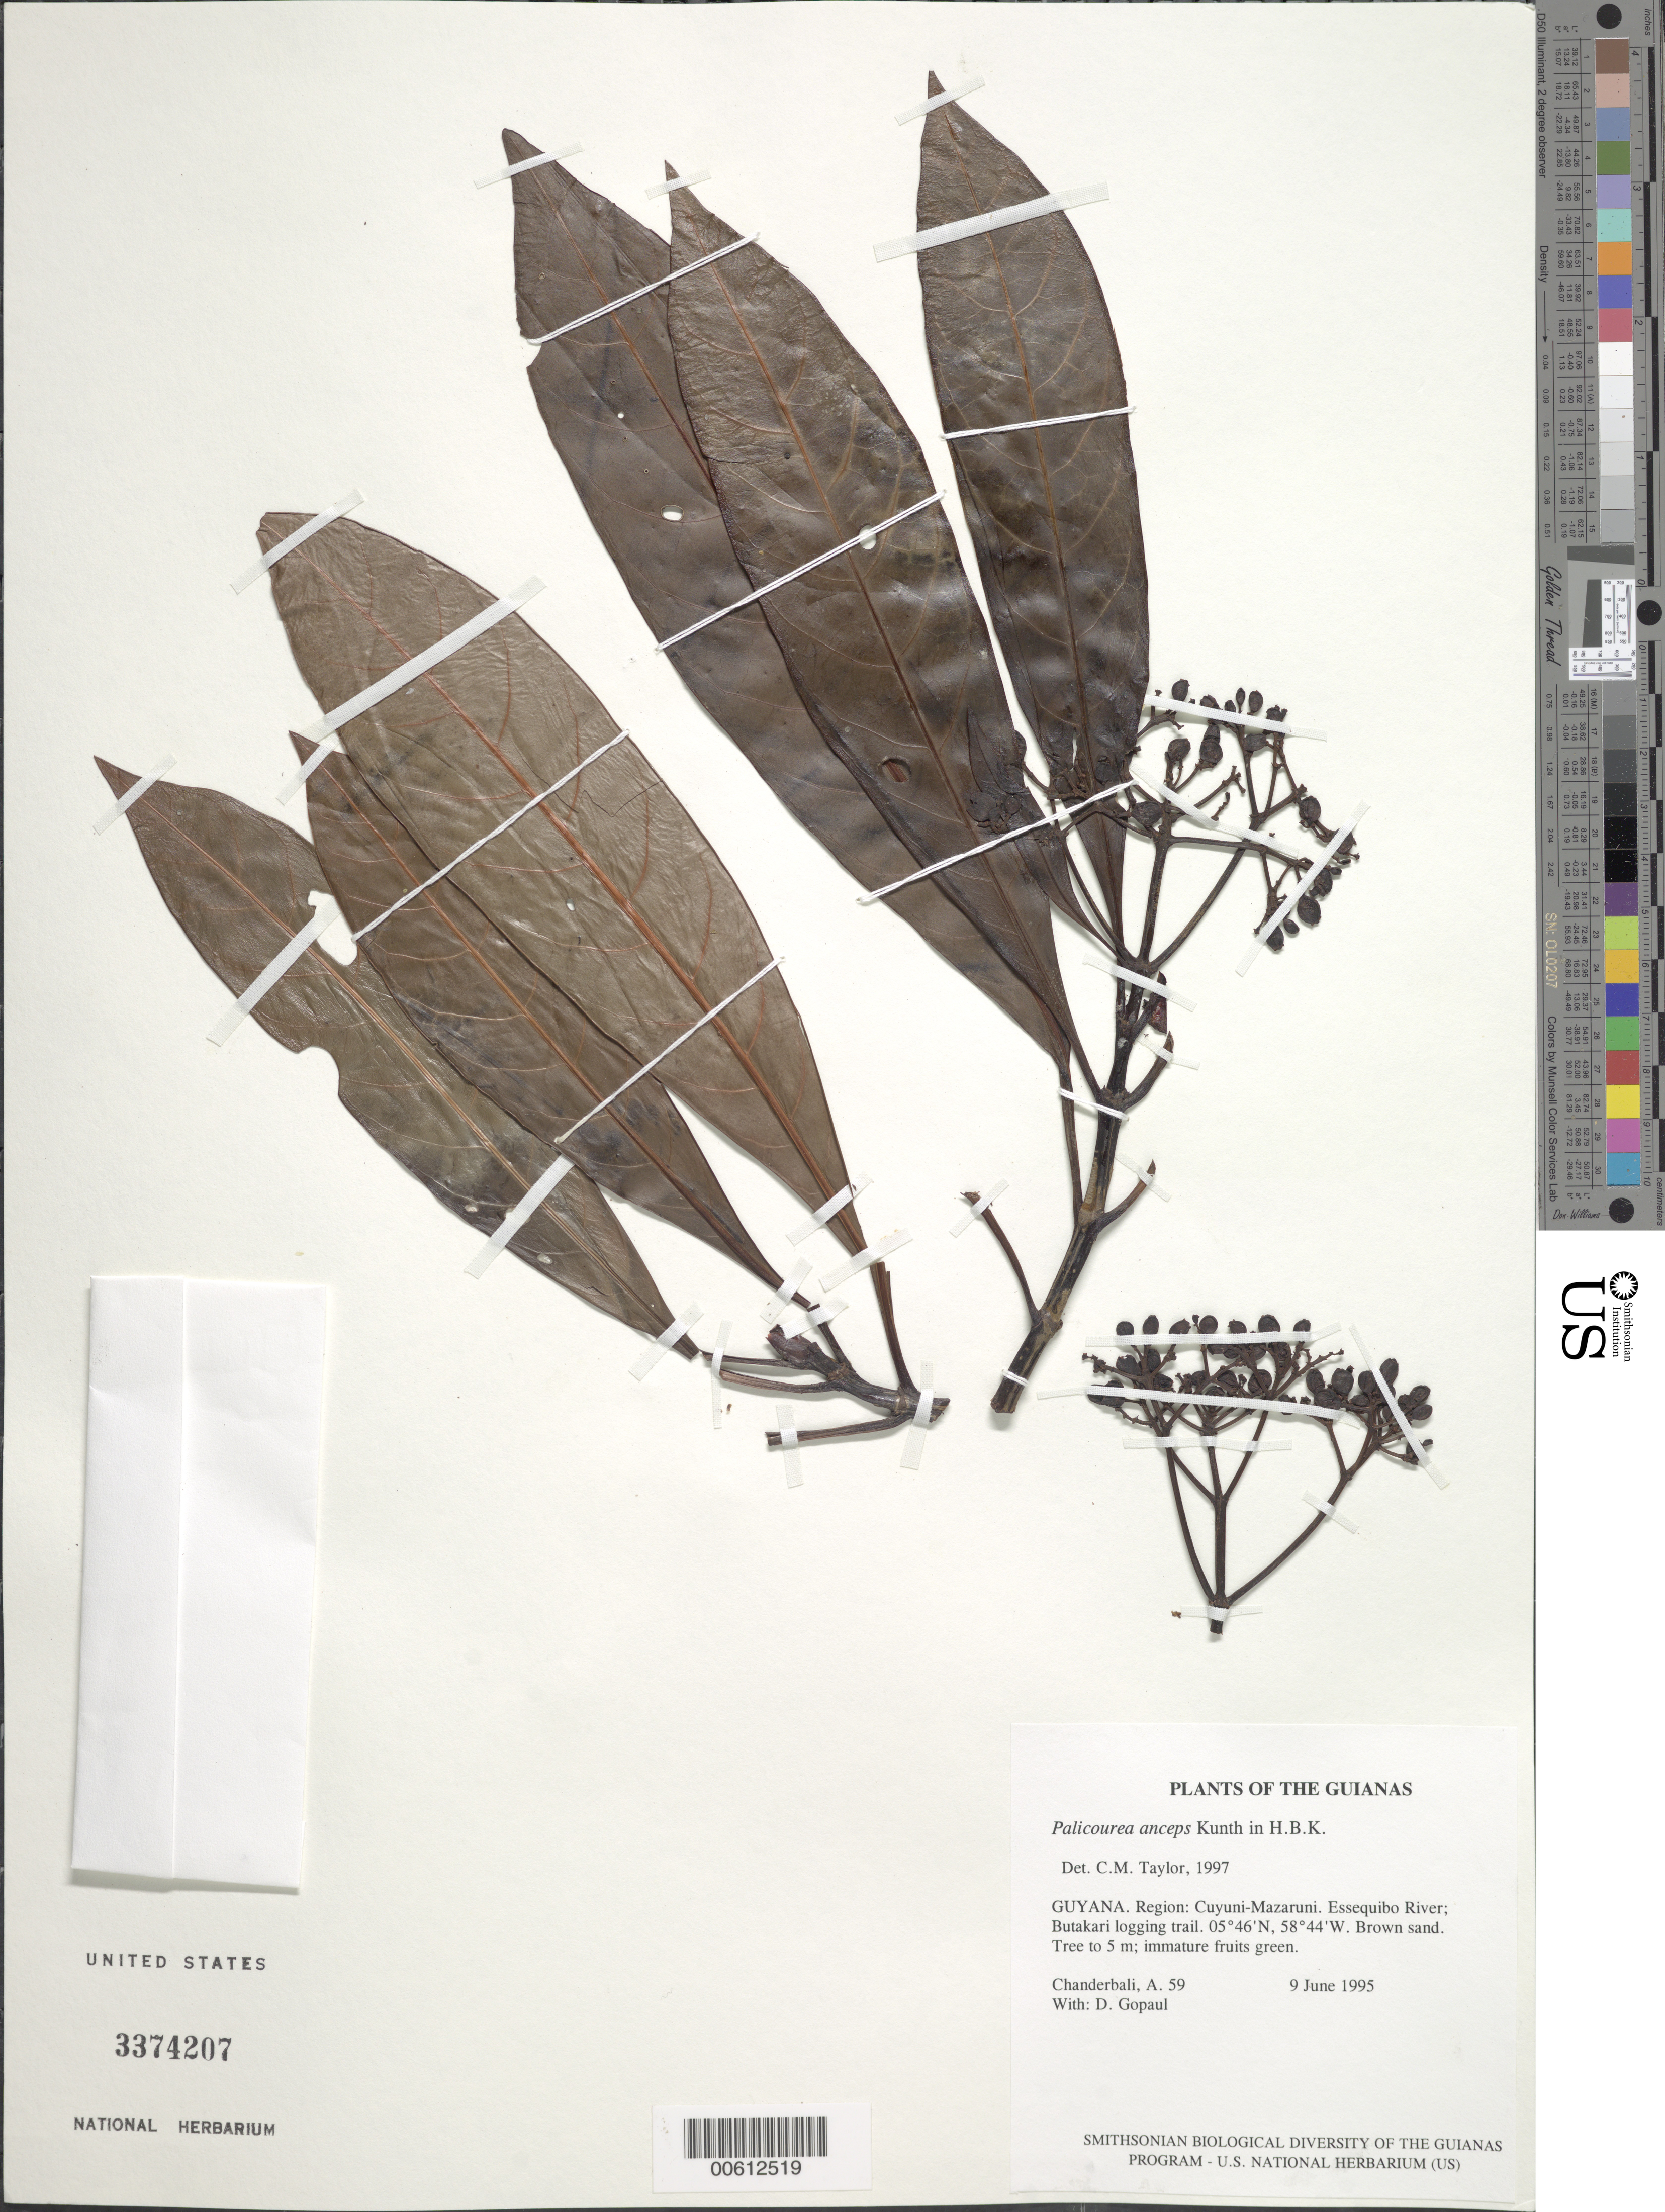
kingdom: Plantae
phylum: Tracheophyta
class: Magnoliopsida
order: Gentianales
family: Rubiaceae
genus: Palicourea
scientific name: Palicourea anceps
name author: Standl.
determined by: Taylor, Charlotte M.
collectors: A. S. Chanderbali & D. Gopaul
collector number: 0059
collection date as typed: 9 June 1995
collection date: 1995-06-09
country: Guyana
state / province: Cuyuni-Mazaruni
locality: Essequibo River; Butakari logging trail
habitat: Brown sand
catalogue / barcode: US 3374207